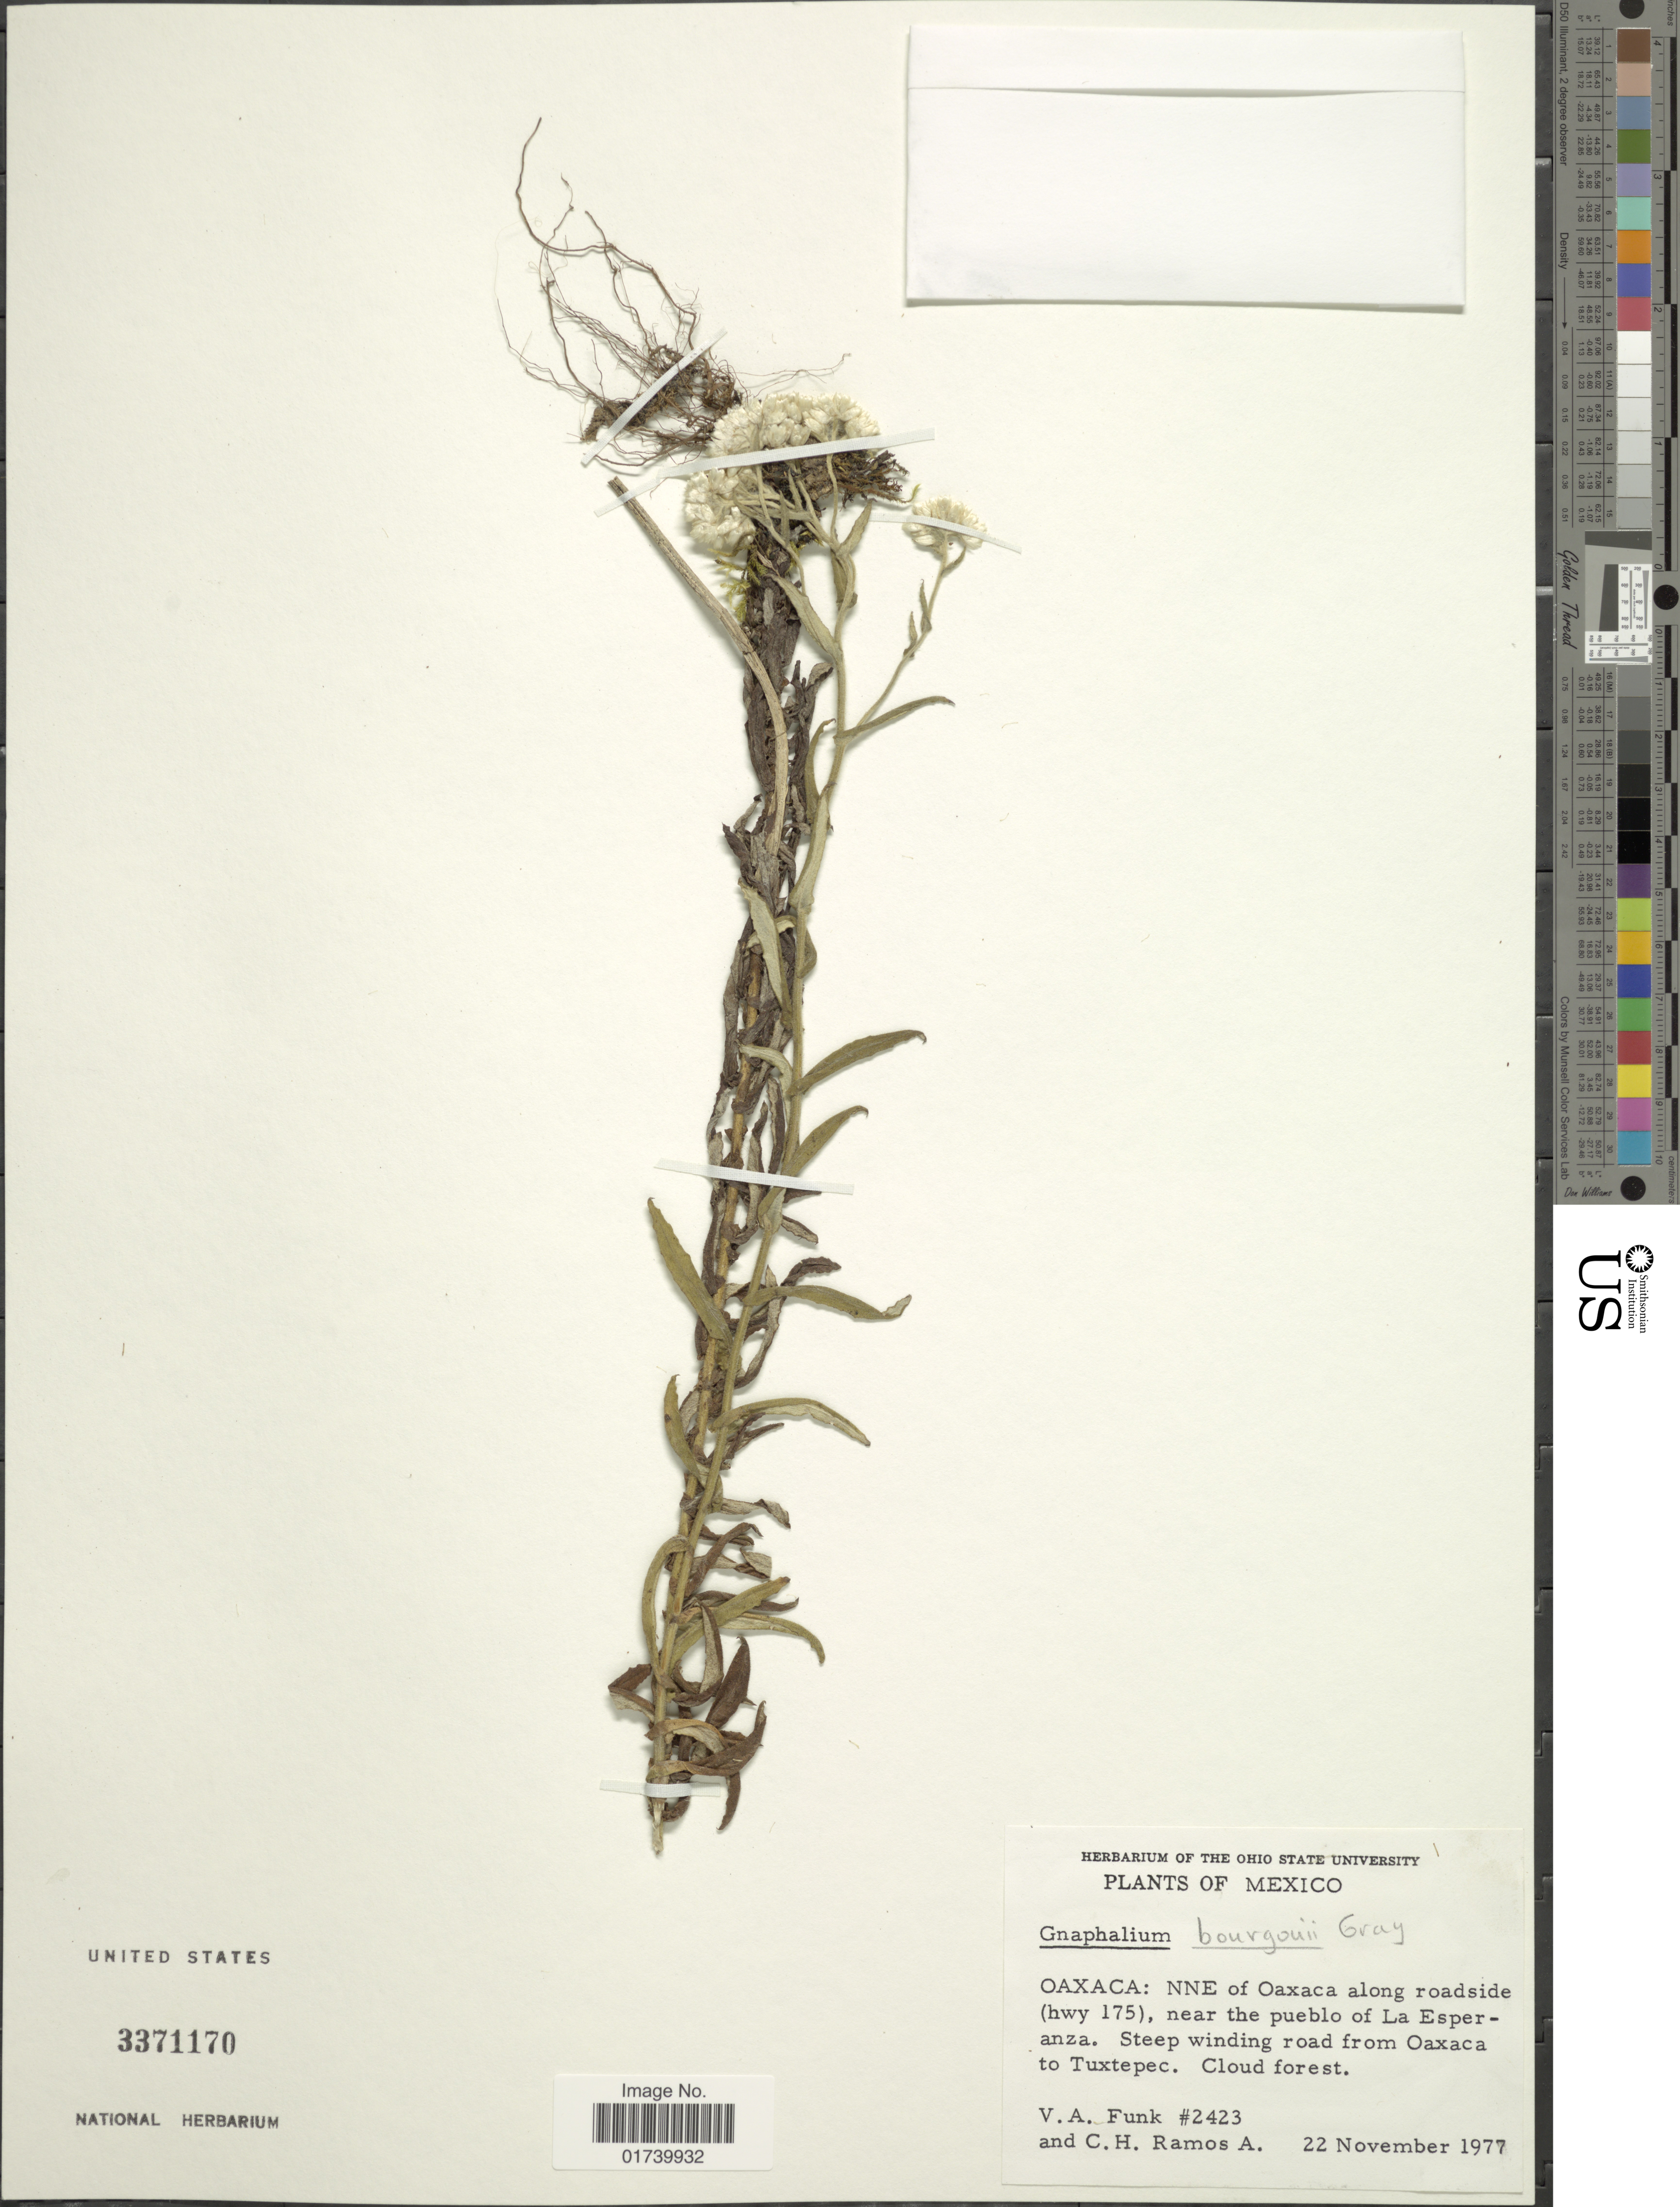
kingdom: Plantae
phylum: Tracheophyta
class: Magnoliopsida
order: Asterales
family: Asteraceae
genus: Pseudognaphalium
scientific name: Pseudognaphalium chartaceum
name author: (Greenm.) Anderb.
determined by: Nesom, Guy L.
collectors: V. Funk & C. H. Ramos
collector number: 2423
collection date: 1977-11-22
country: Mexico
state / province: Oaxaca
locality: NNE of Oaxaca along roadside ( hwy 175 ) near the pueblo of La Esperanzana, Steep winding road from Oaxaca to Tuxtepec.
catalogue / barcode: US 3371170